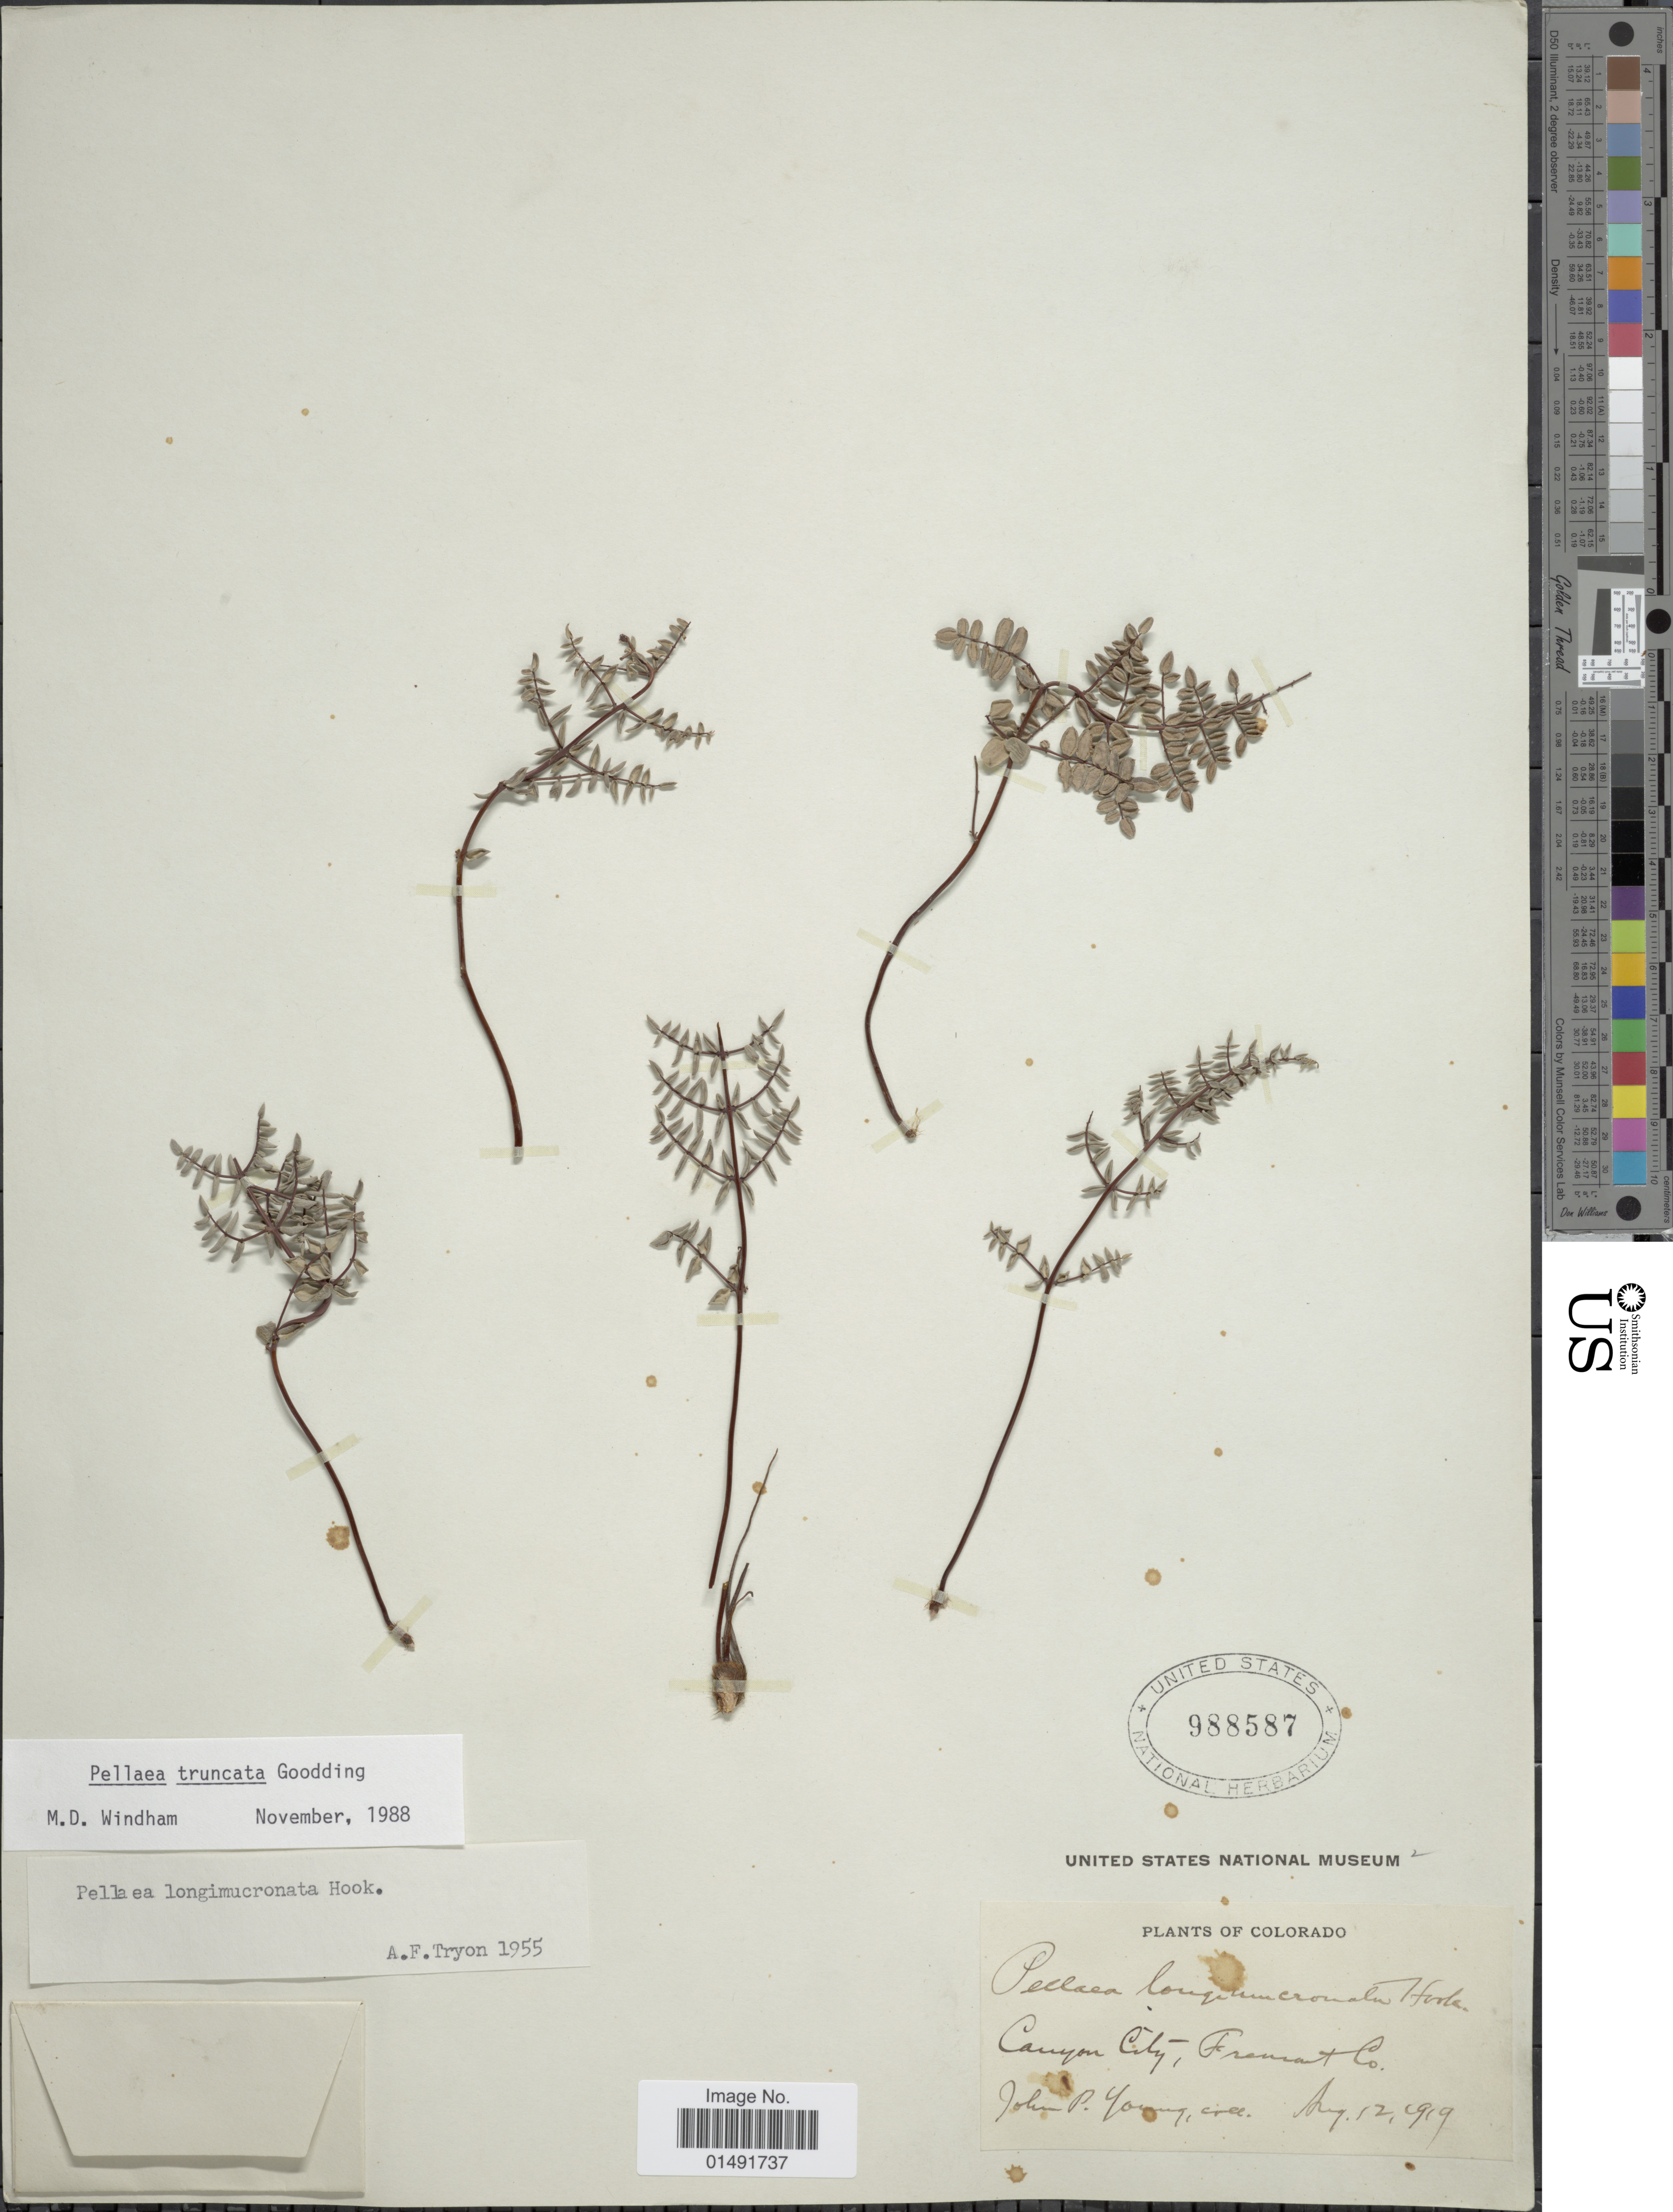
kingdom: Plantae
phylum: Tracheophyta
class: Polypodiopsida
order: Polypodiales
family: Pteridaceae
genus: Pellaea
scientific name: Pellaea truncata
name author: Goodd.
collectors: J. P. Young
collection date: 1919-08-12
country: United States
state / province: Colorado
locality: Canyon City, Frannant Co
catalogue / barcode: US 988587